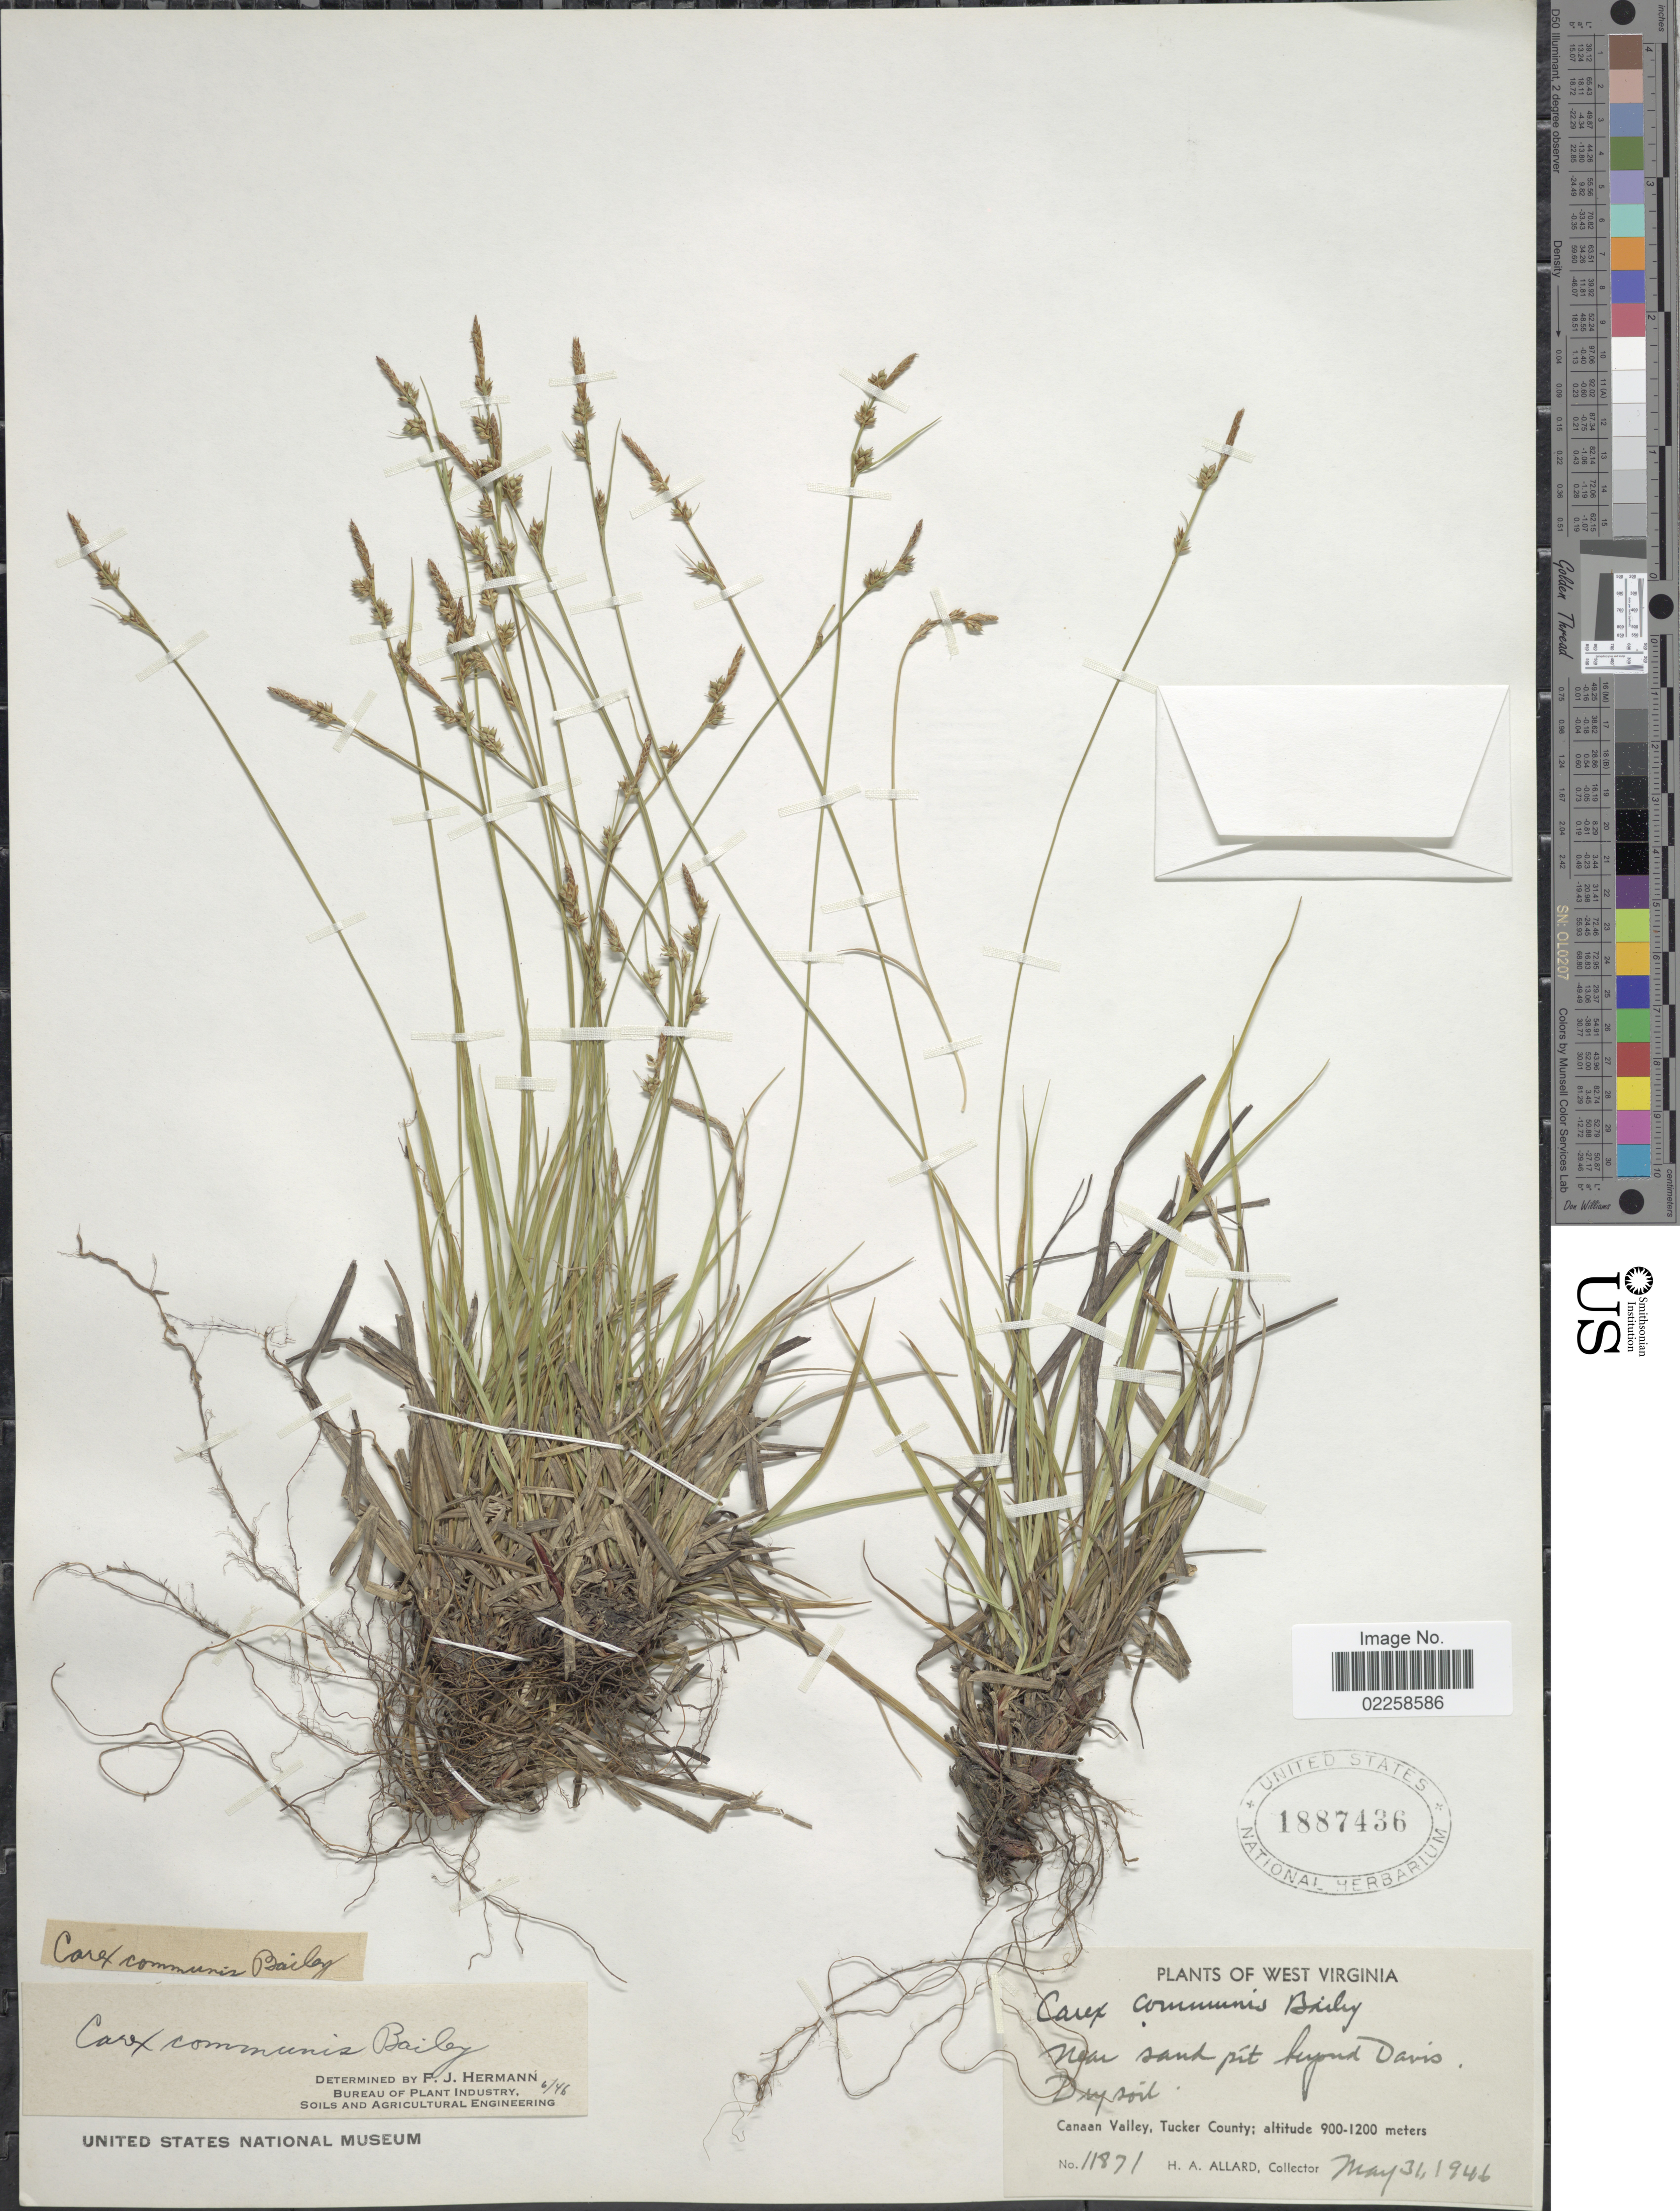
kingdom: Plantae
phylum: Tracheophyta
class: Liliopsida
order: Poales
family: Cyperaceae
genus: Carex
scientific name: Carex communis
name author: L.H. Bailey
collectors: H. A. Allard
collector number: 11871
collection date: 1946-05-31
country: United States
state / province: West Virginia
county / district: Tucker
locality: Near sand pit beyond Davis. Canaan Valley, Tucker County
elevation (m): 900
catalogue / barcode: US 1887436